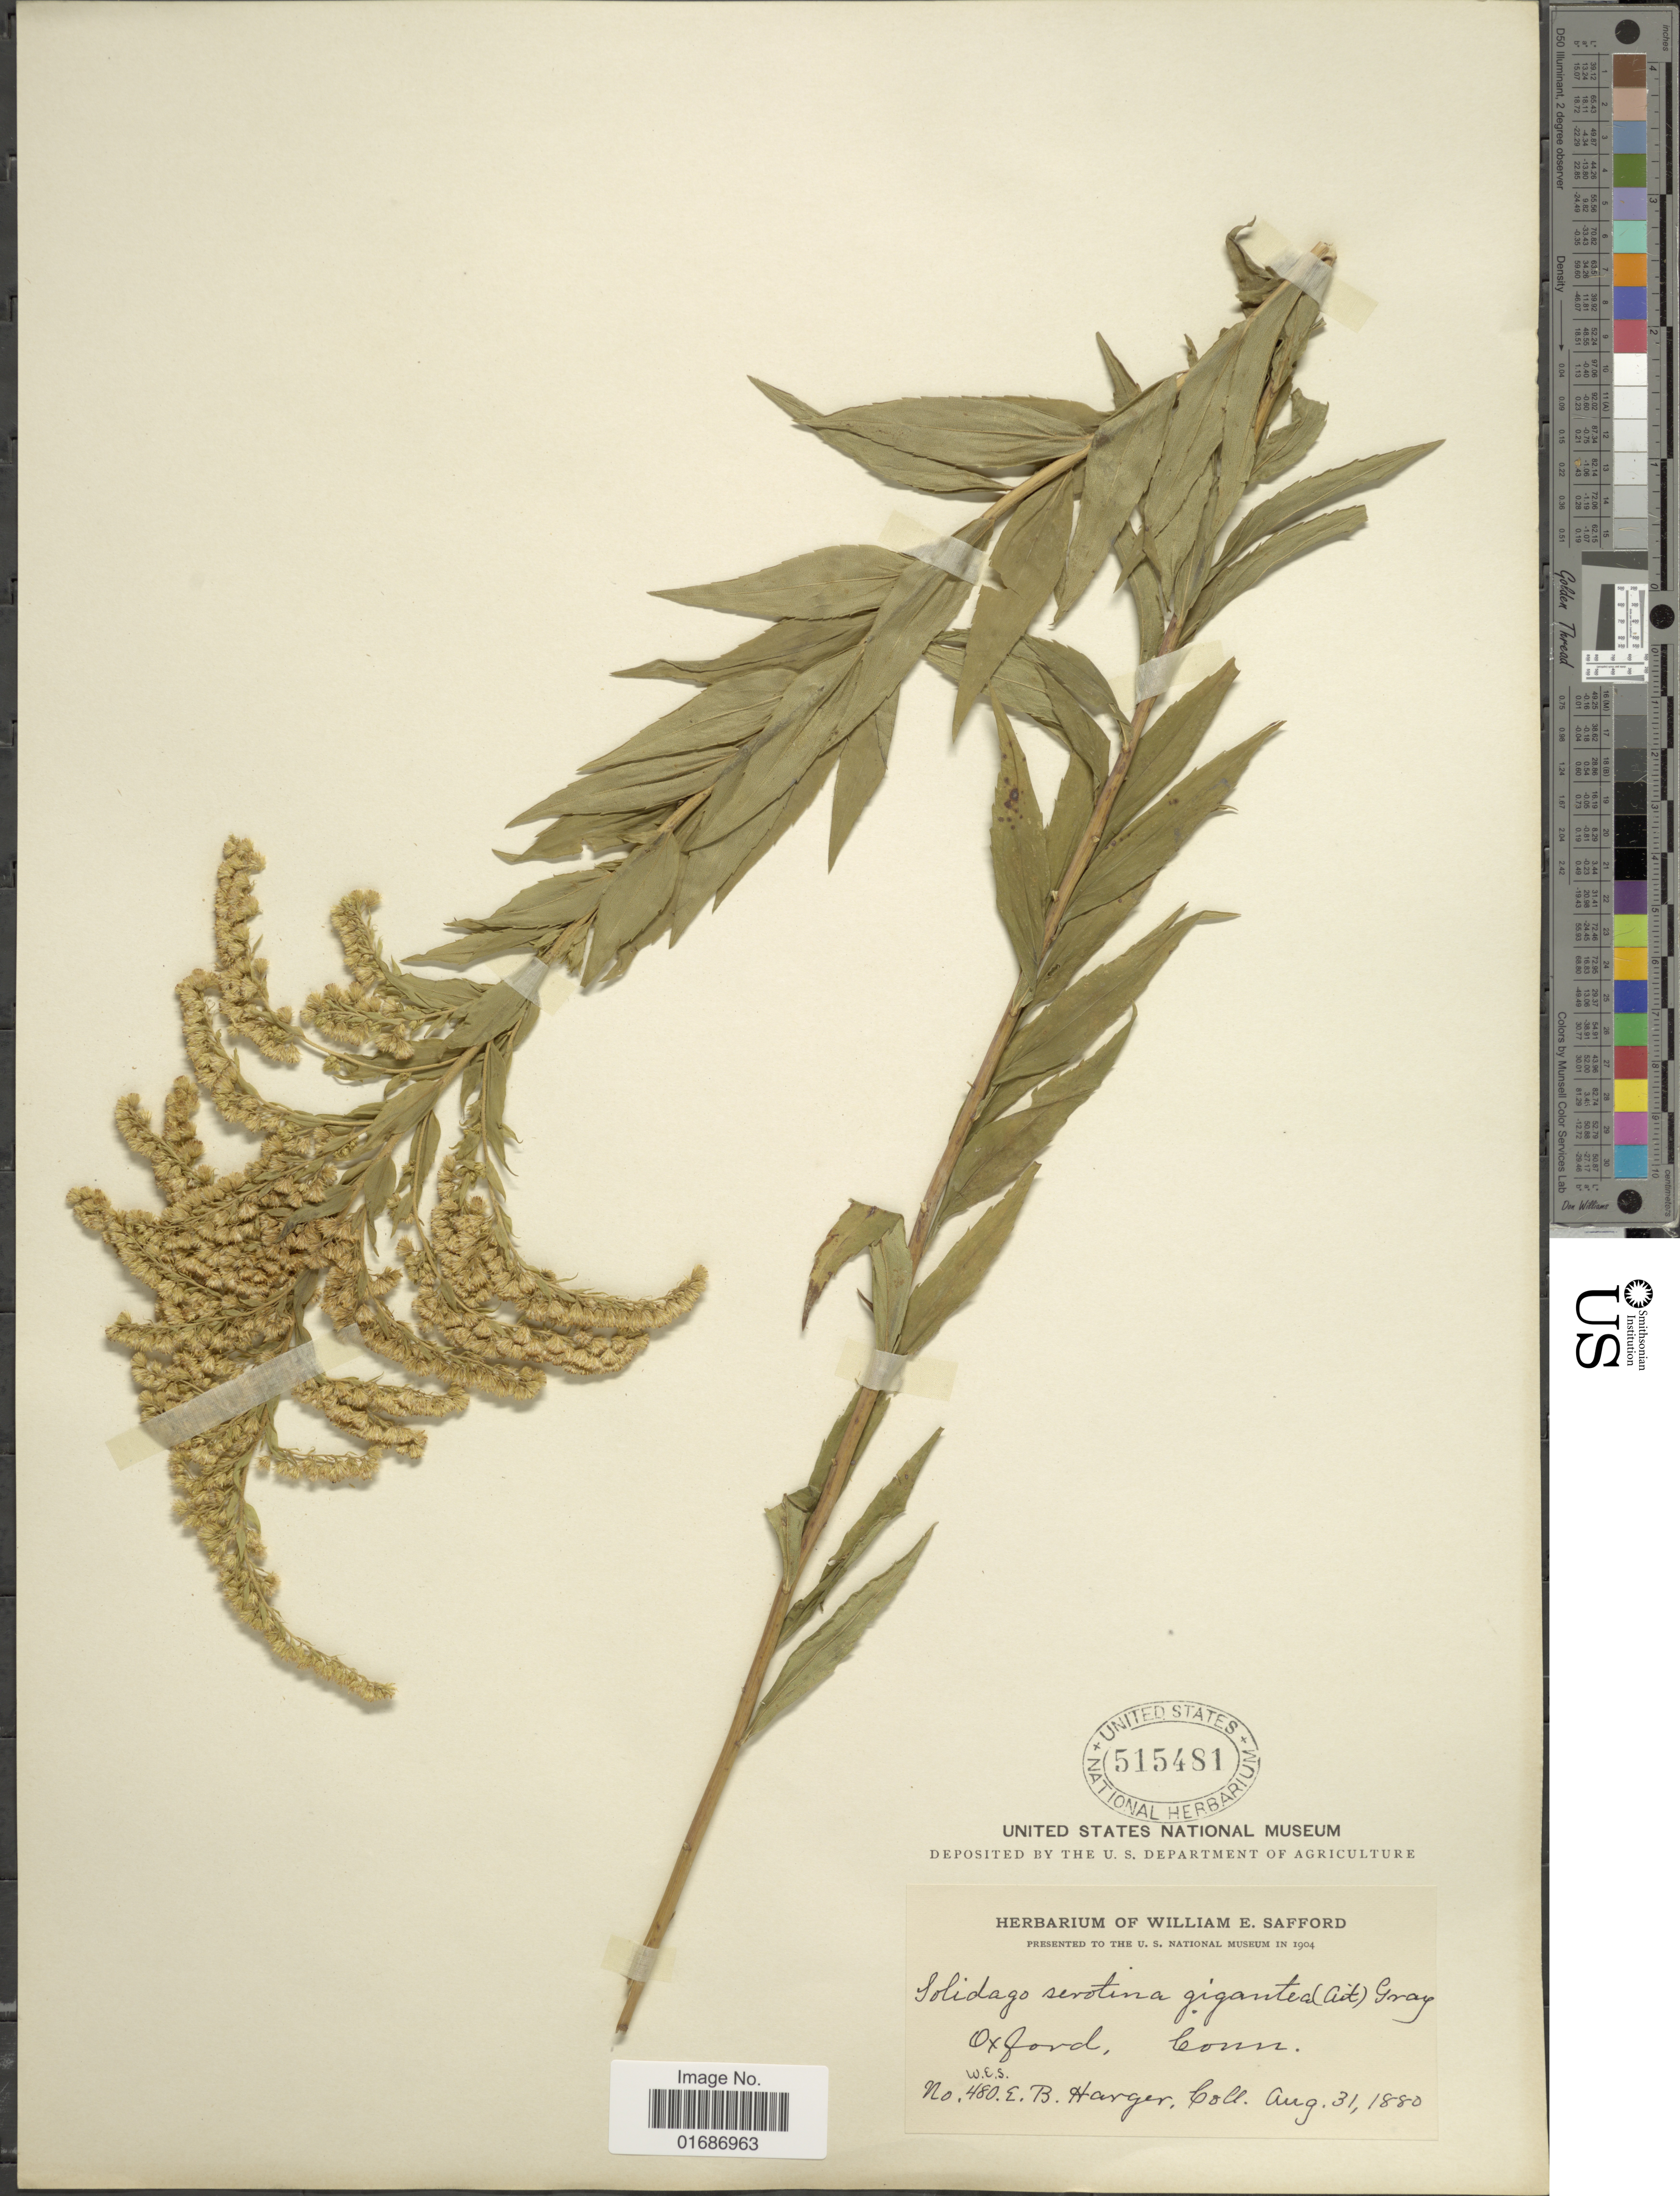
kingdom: Plantae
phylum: Tracheophyta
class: Magnoliopsida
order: Asterales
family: Asteraceae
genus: Solidago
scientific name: Solidago gigantea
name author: Aiton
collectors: E. B. Harger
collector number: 480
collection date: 1880-08-31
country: United States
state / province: Connecticut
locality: Oxford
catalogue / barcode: US 515481